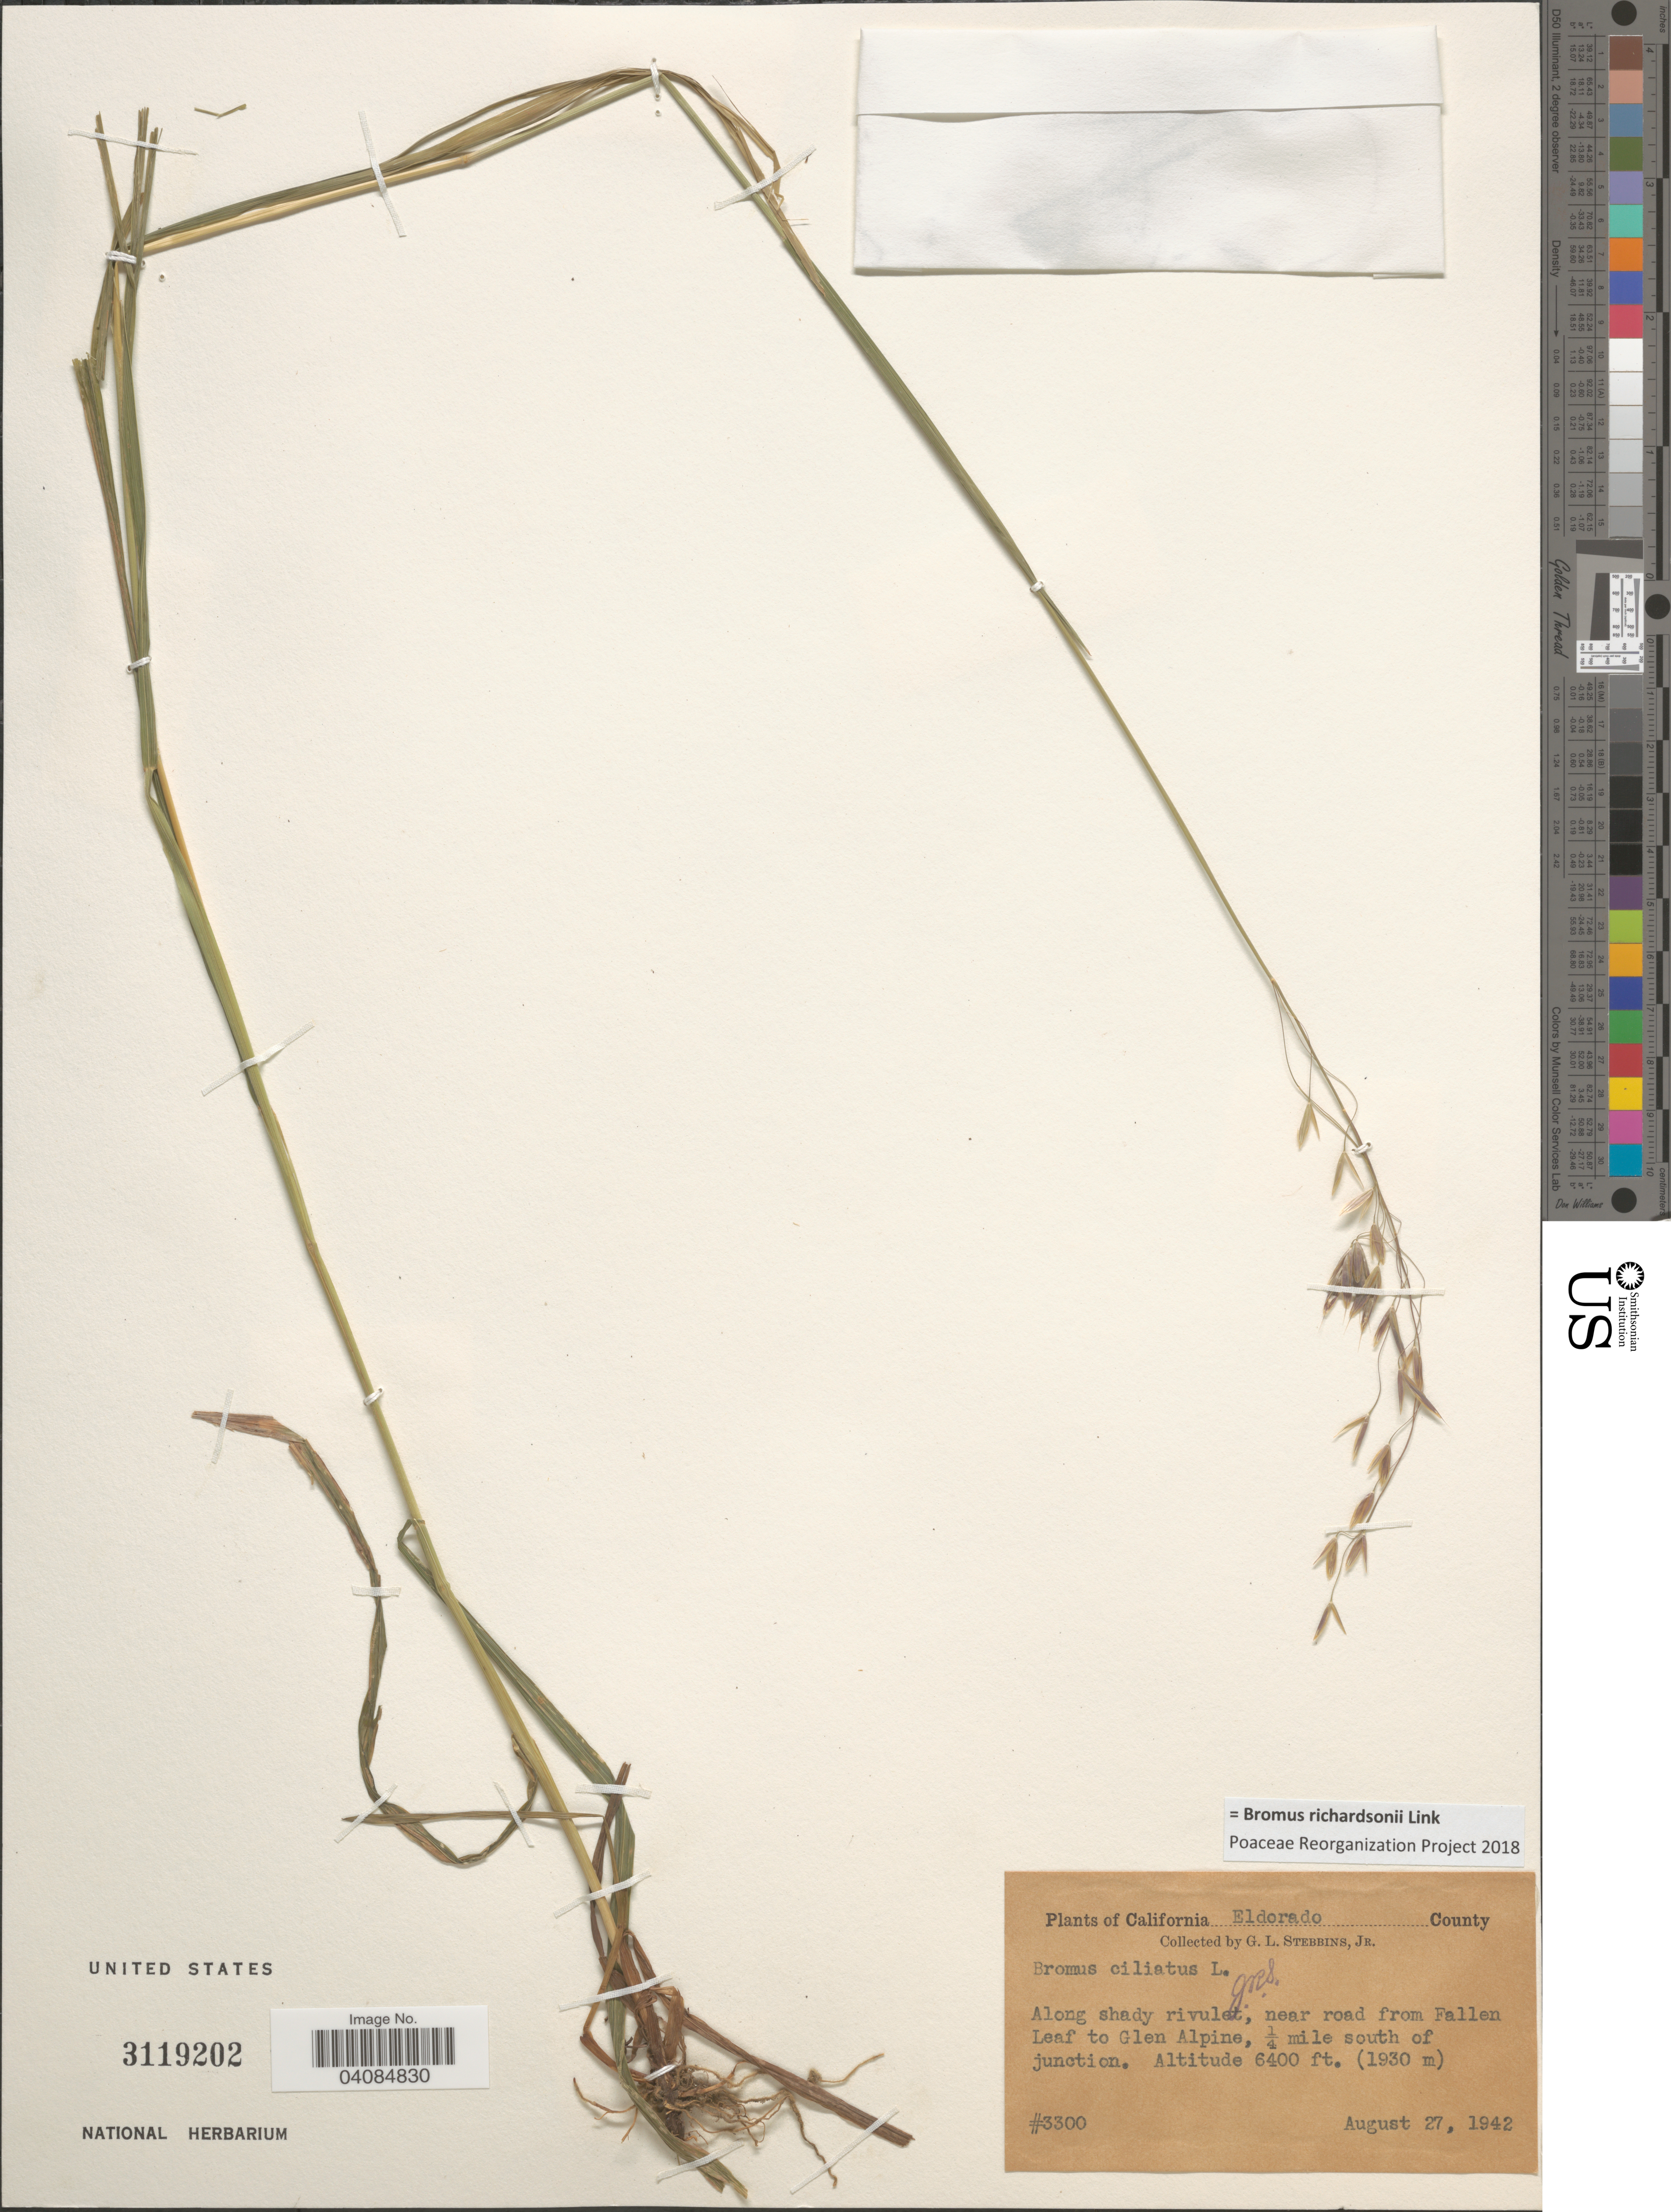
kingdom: Plantae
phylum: Tracheophyta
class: Liliopsida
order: Poales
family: Poaceae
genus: Bromus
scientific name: Bromus richardsonii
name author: Link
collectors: G. L. Stebbins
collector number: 3300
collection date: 1942-08-27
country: United States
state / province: California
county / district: El Dorado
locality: Eldorado County. Along shady rivulet; near road from Fallen Leaf to Glen Alpine, ¼ mile south of junction.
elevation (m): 1951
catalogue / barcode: US 3119202